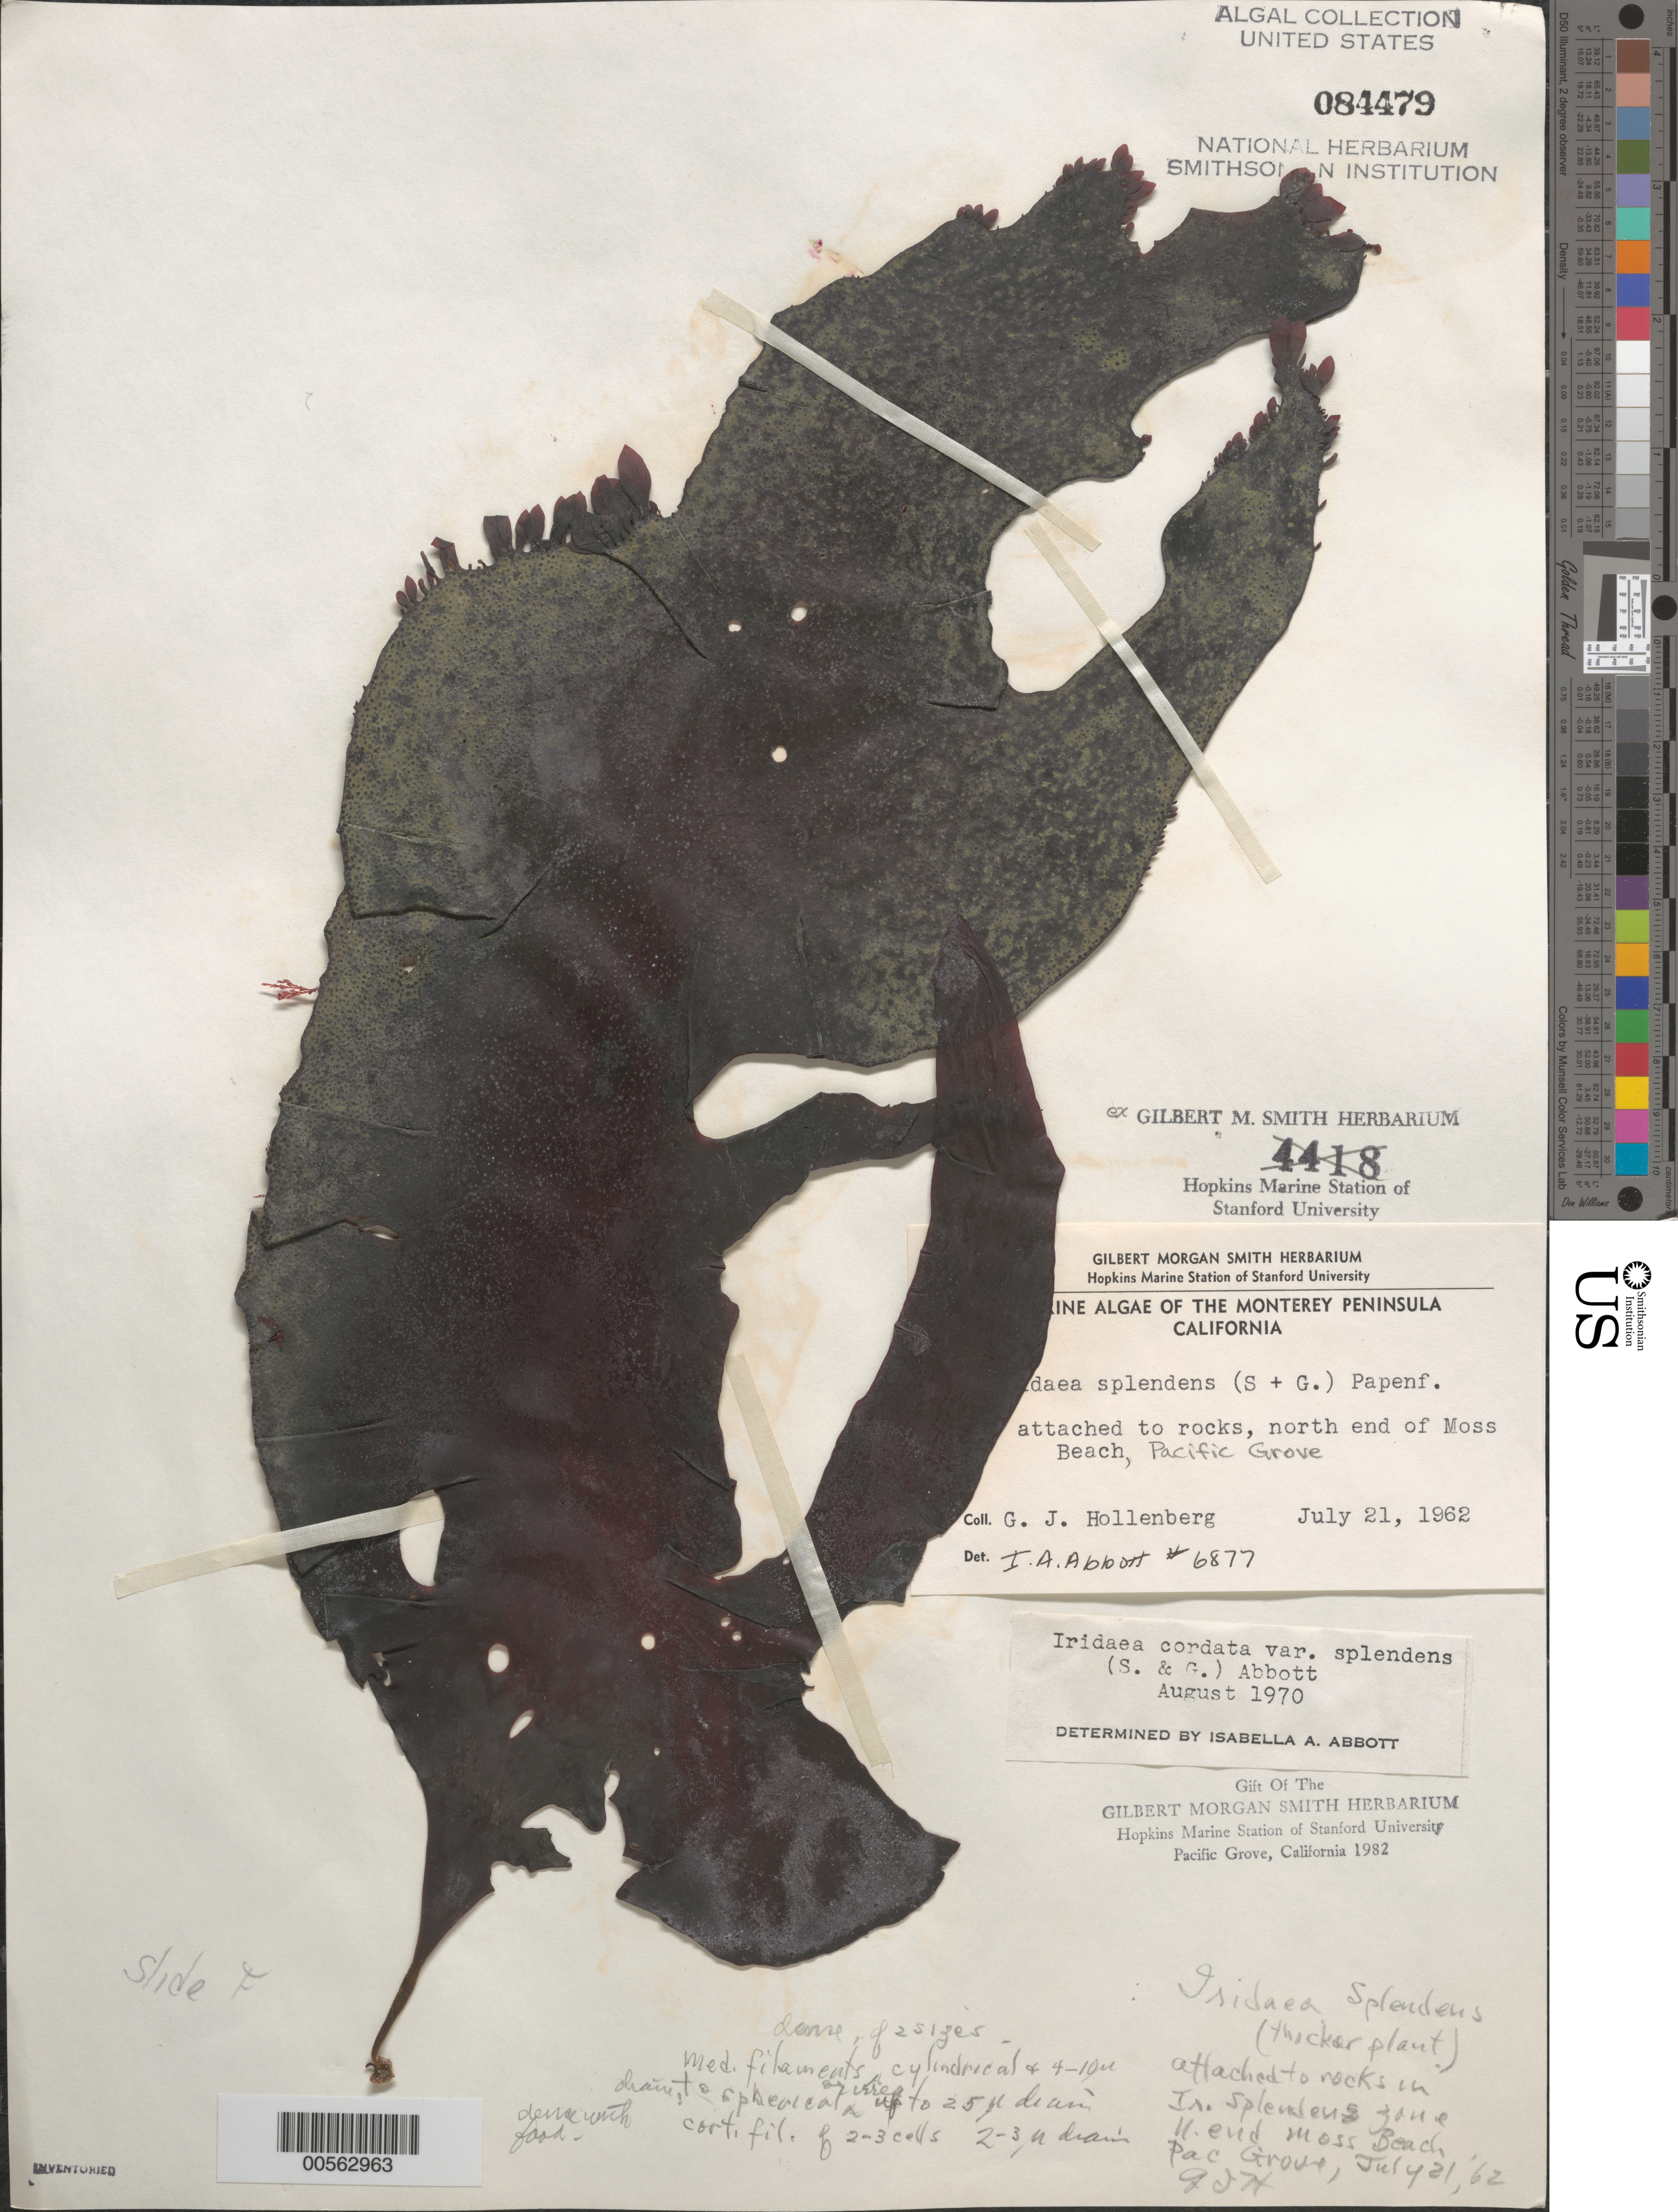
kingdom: Plantae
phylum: Rhodophyta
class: Florideophyceae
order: Gigartinales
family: Gigartinaceae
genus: Iridaea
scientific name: Iridaea cordata var. splendens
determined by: Abbott, Isabella A.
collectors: G. Hollenberg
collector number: IAA 6877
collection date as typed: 21 Jul 1962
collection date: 1962-07-21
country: United States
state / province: California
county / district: Monterey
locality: Moss Beach, Pacific Grove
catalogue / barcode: US 84479